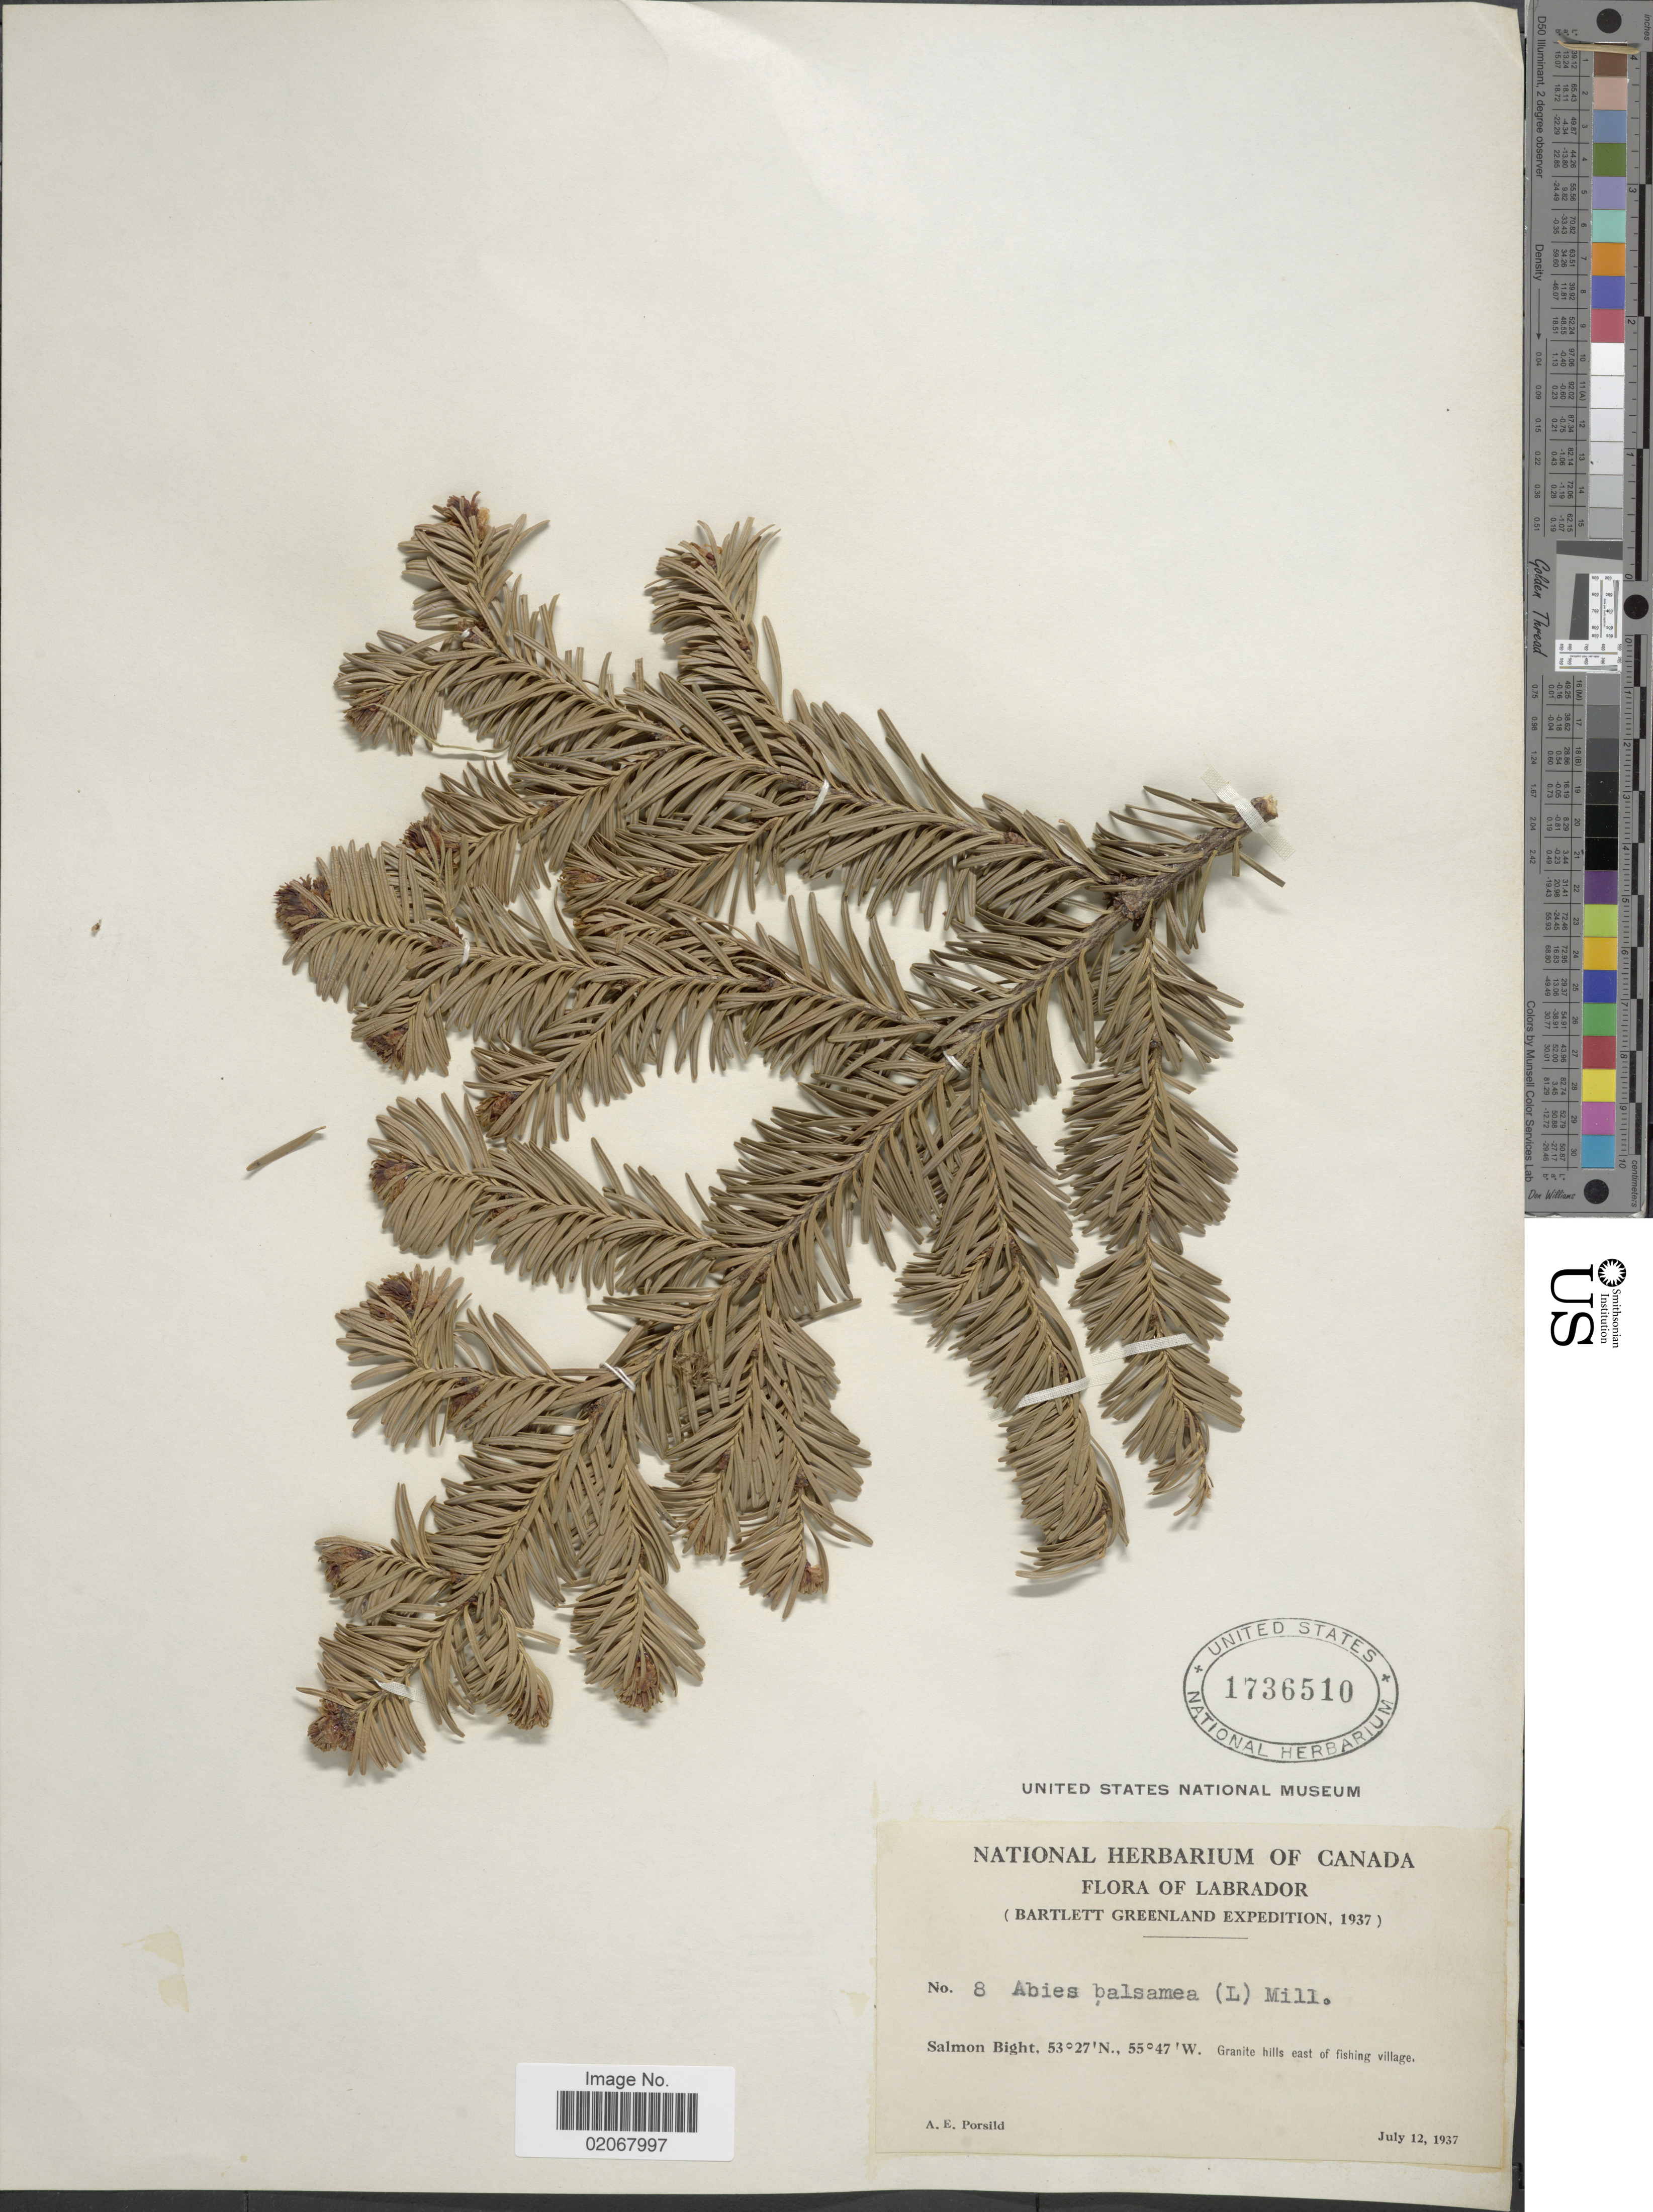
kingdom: Plantae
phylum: Tracheophyta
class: Pinopsida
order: Pinales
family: Pinaceae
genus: Abies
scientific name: Abies balsamea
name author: (L.) Mill.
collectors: A. E. Porsild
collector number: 8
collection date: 1937-07-12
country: Canada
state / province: Newfoundland and Labrador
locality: Labrador, Salmon Bight, hills east of fishing village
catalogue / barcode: US 1736510